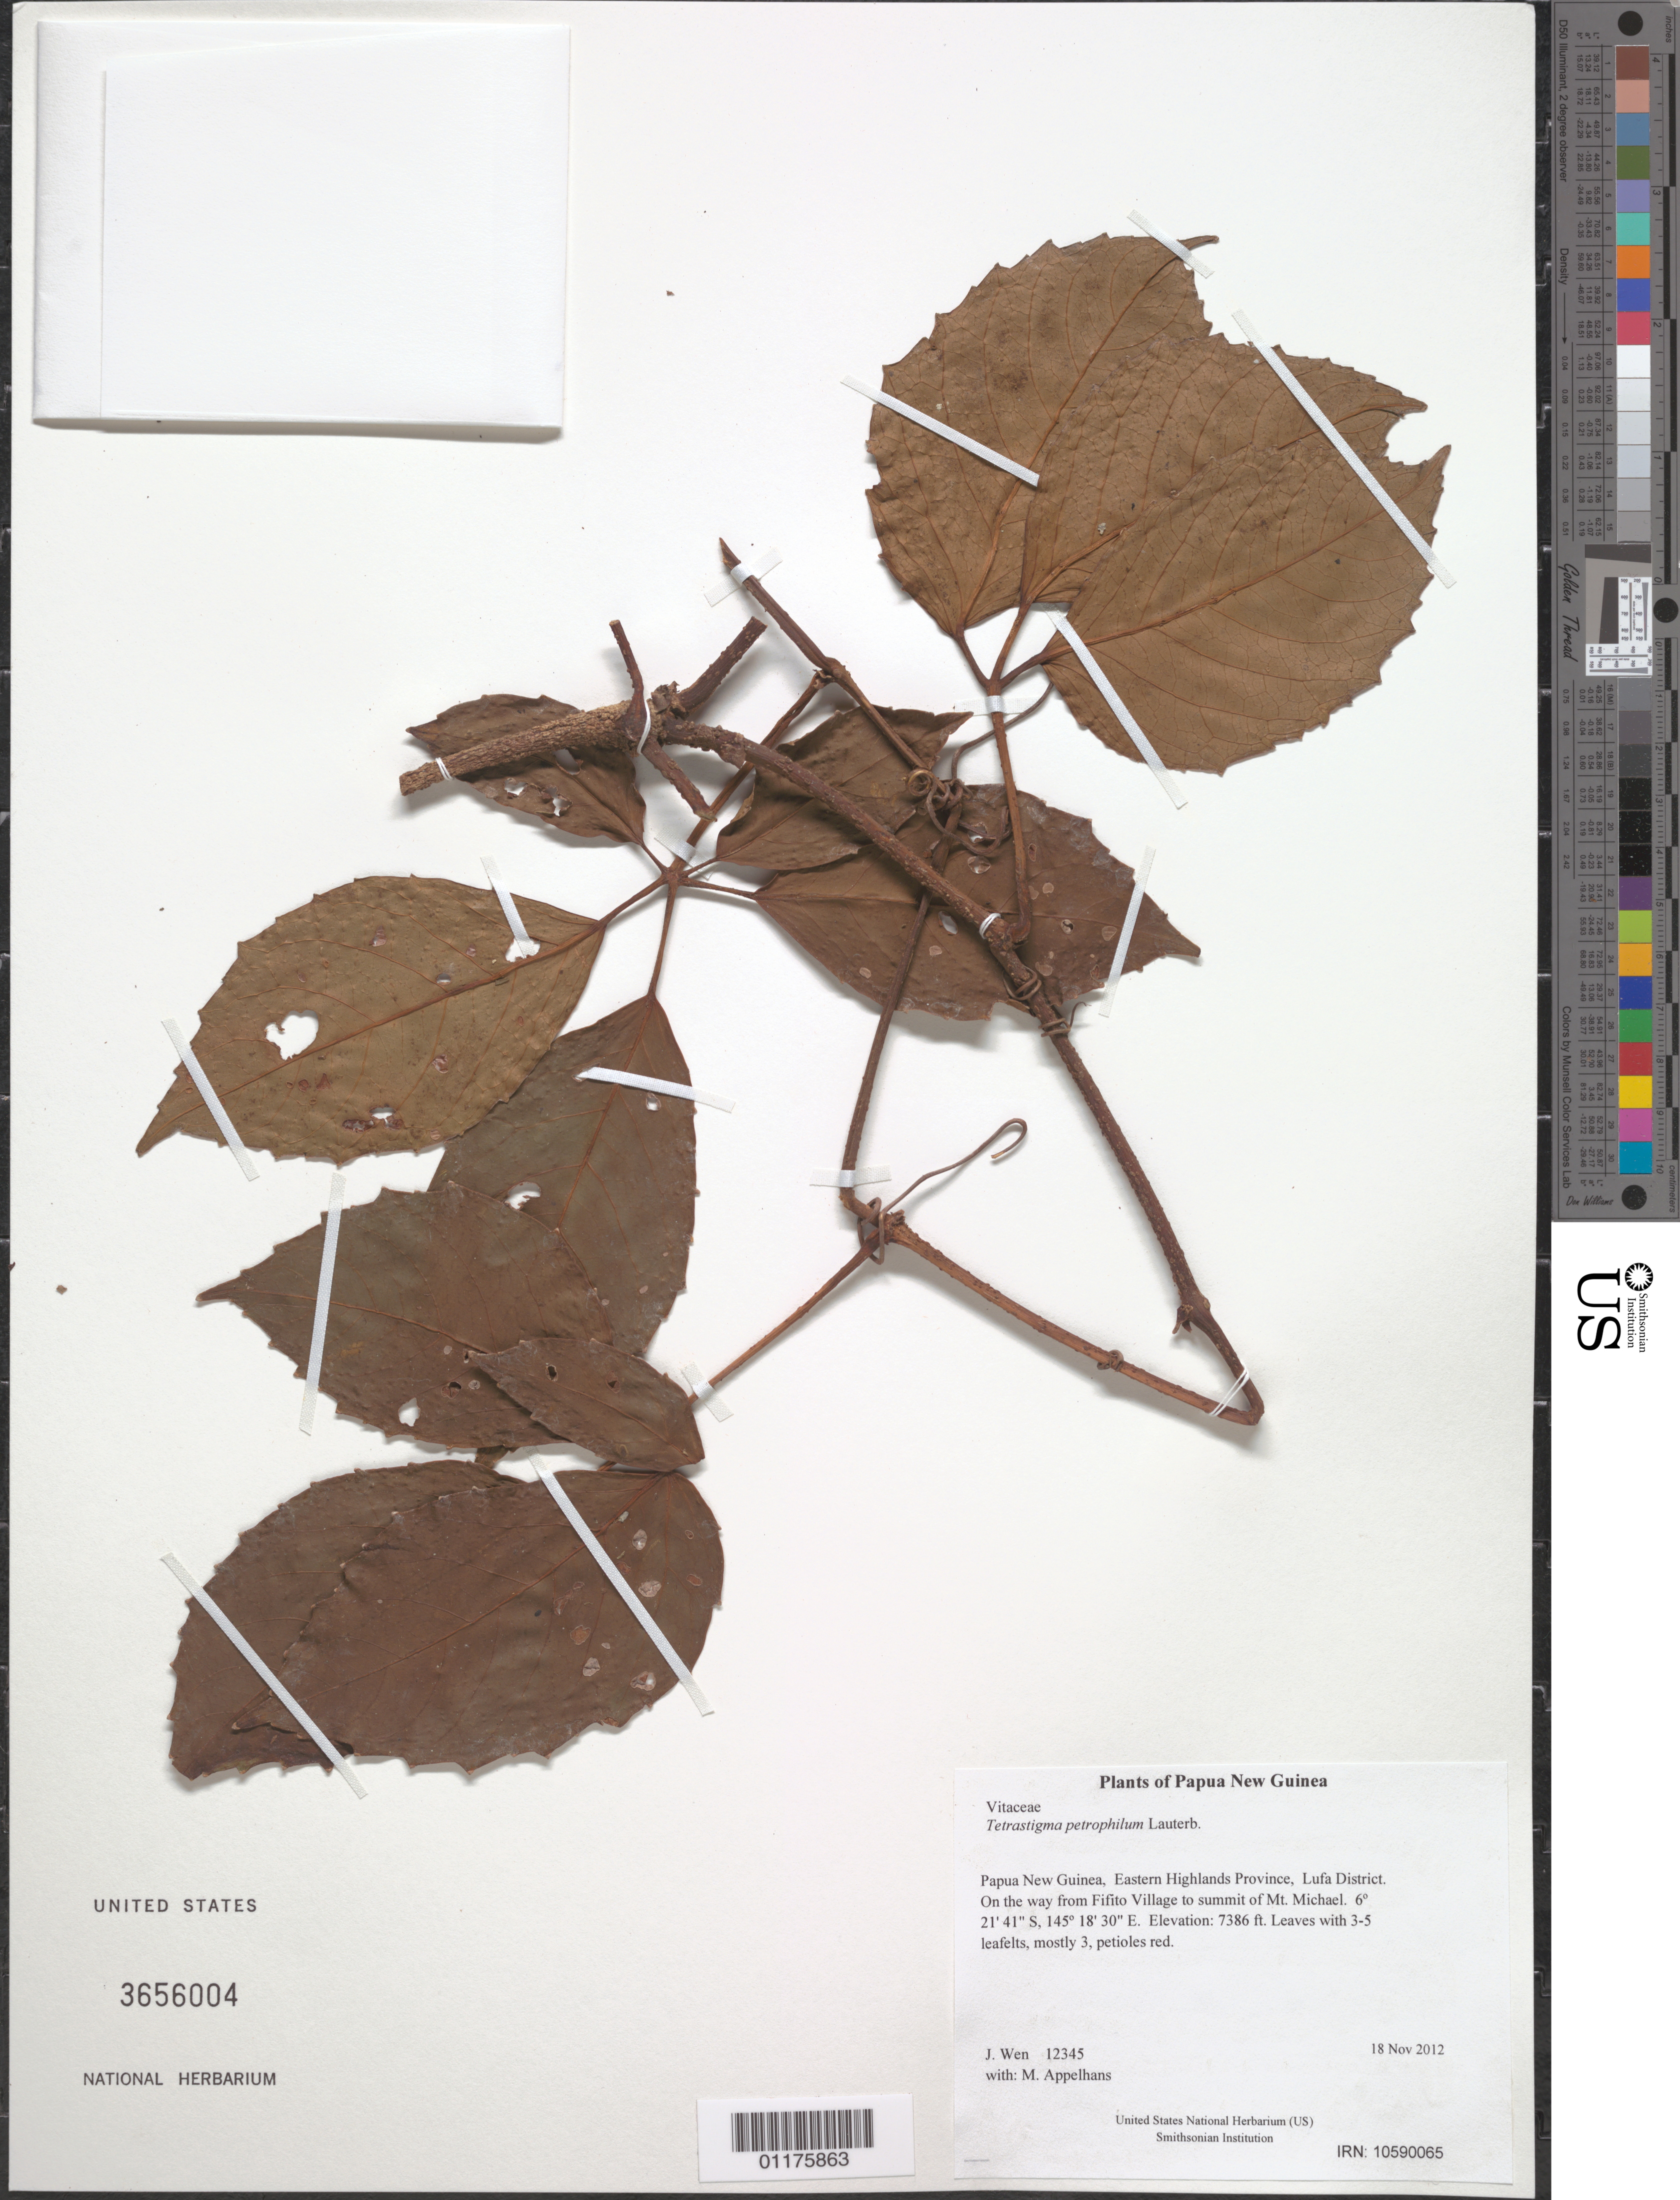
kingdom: Plantae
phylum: Tracheophyta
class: Magnoliopsida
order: Vitales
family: Vitaceae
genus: Tetrastigma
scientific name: Tetrastigma petrophilum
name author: Lauterb.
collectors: M. Appelhans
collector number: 12345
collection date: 2012-11-18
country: Papua New Guinea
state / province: Eastern Highlands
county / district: Lufa District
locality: On the way from Fifito Village to summit of Mt. Michael.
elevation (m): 2251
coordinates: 06 21.687 S, 145 18.510 E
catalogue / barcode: US 3656004